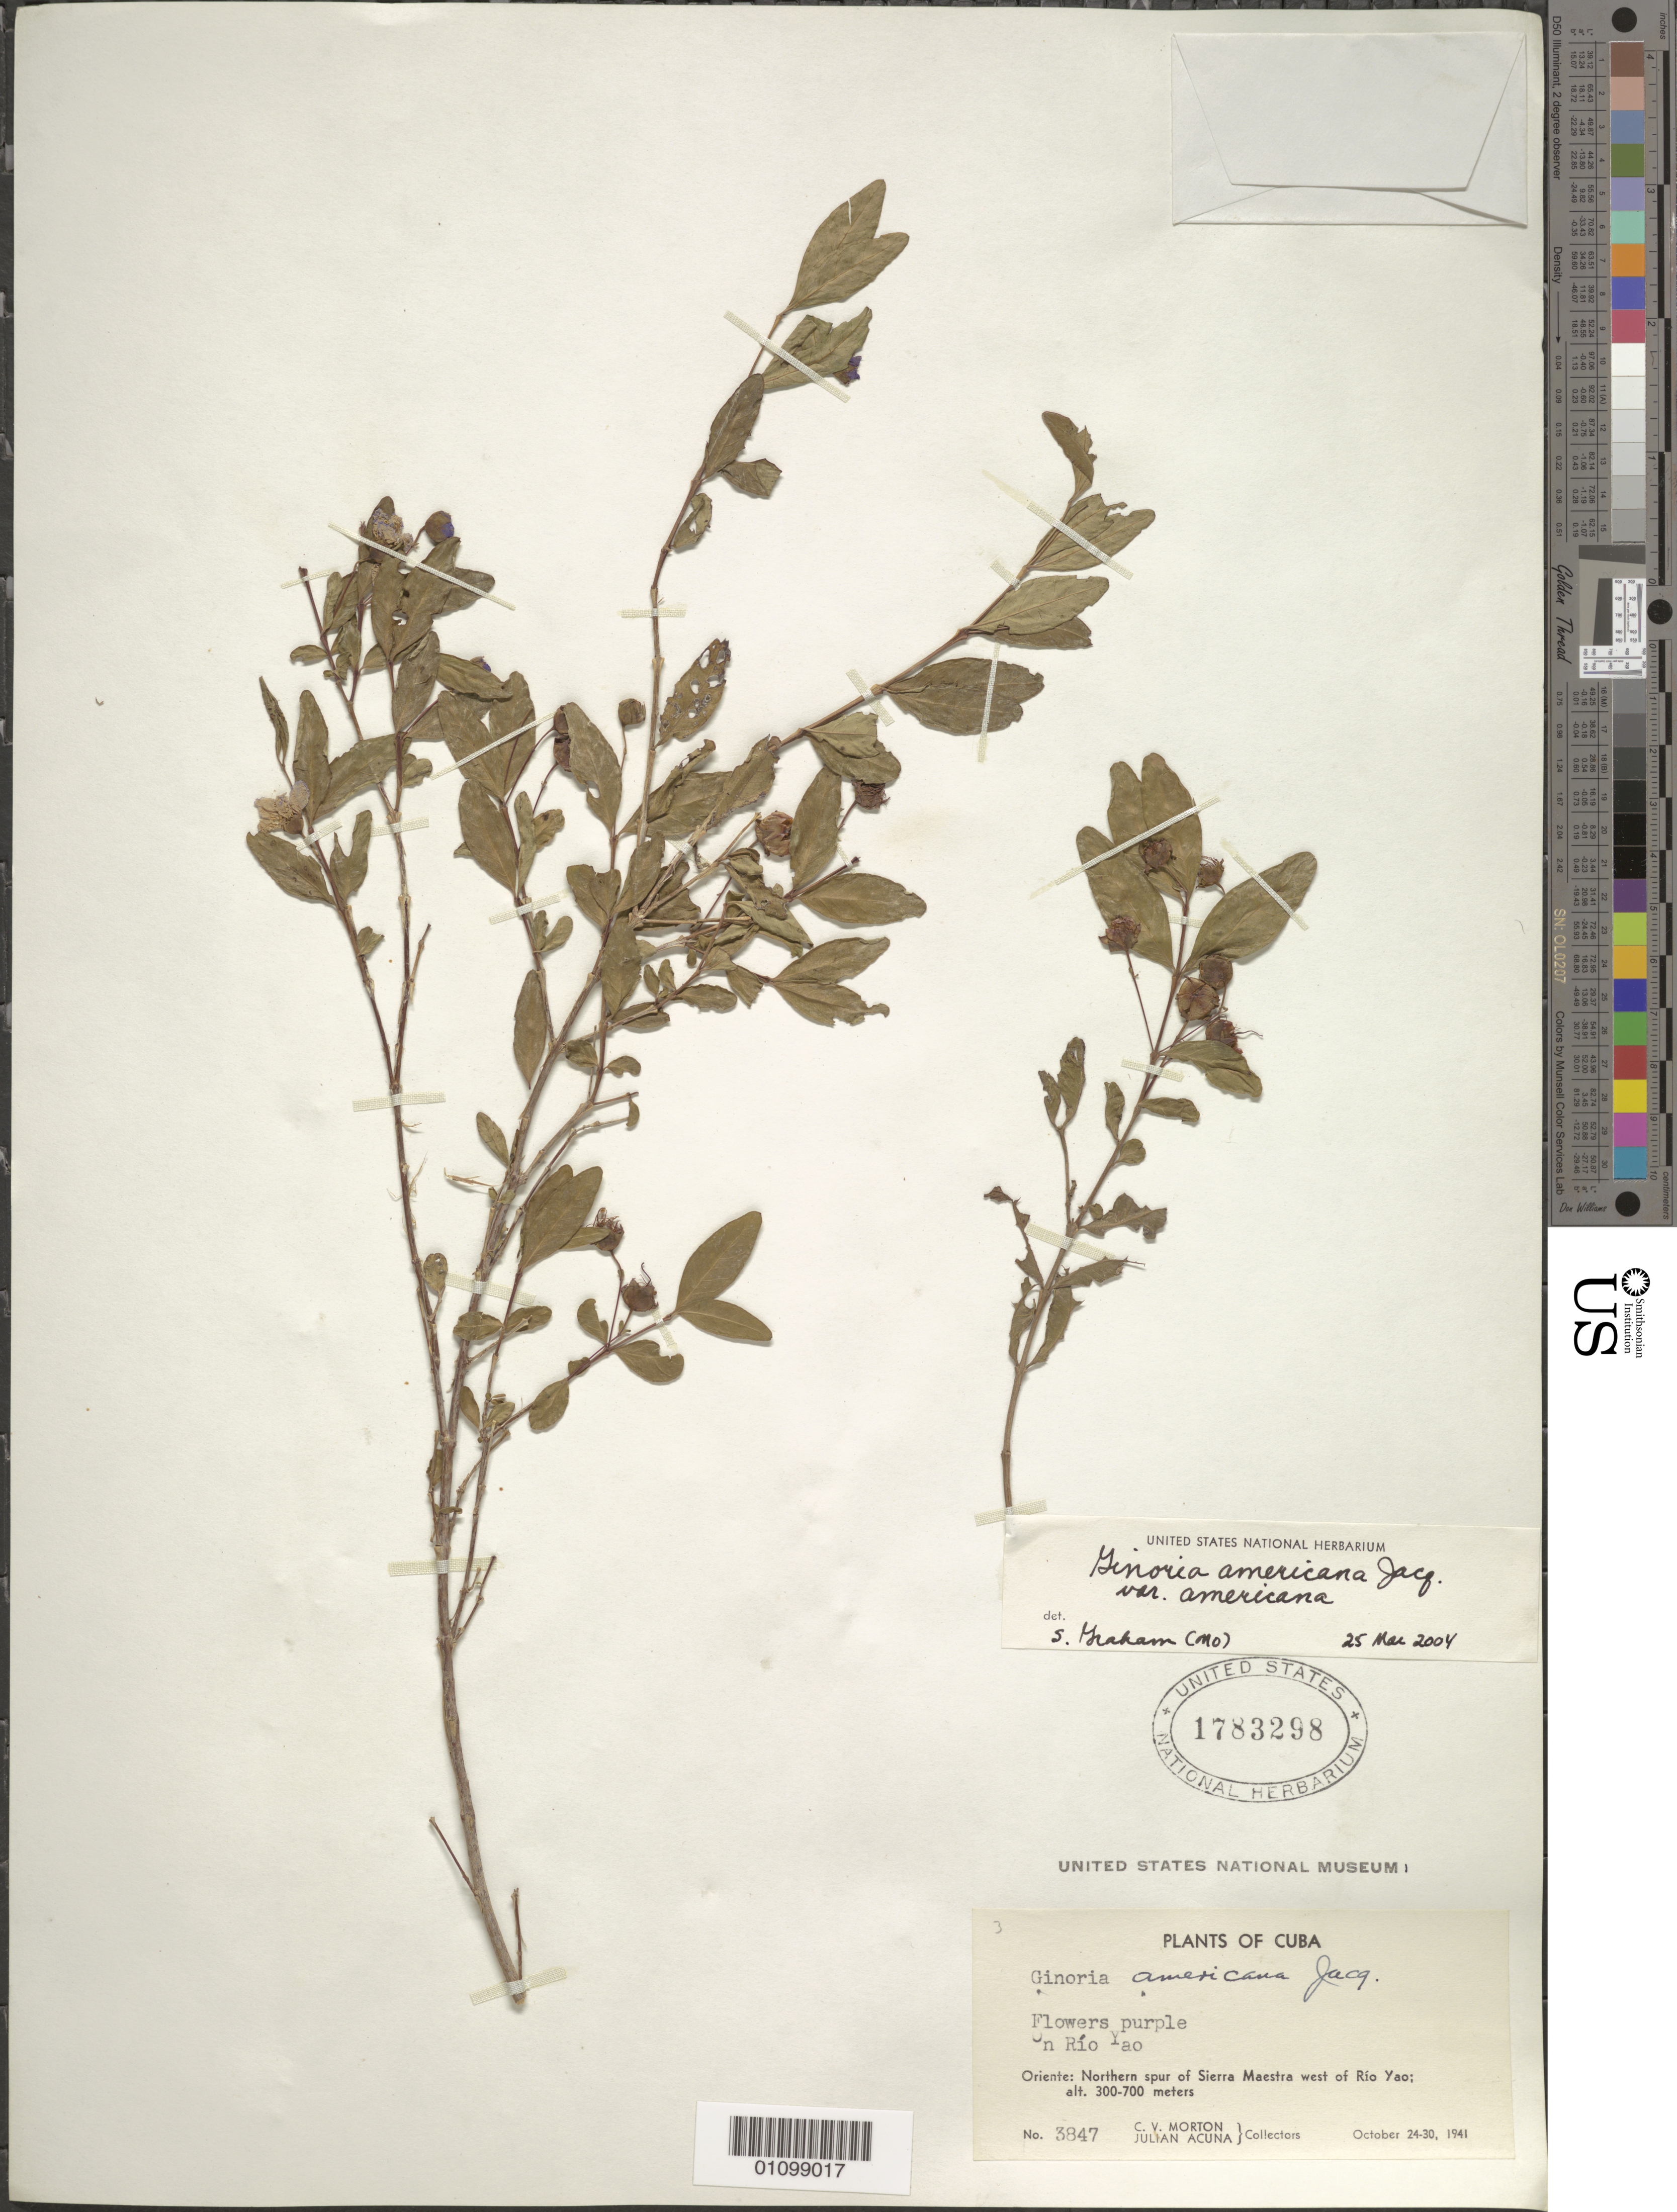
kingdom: Plantae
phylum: Tracheophyta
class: Magnoliopsida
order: Myrtales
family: Lythraceae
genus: Ginoria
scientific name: Ginoria americana var. americana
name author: Jacq.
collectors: C. V. Morton & J. Acuña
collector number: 3847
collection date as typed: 24 Oct 1941 to 30 Oct 1941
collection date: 1941-10-24/1941-10-30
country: Cuba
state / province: Oriente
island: Cuba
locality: Northern spur of Sierra Maestra W of Rio Yao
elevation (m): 300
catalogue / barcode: US 1783298